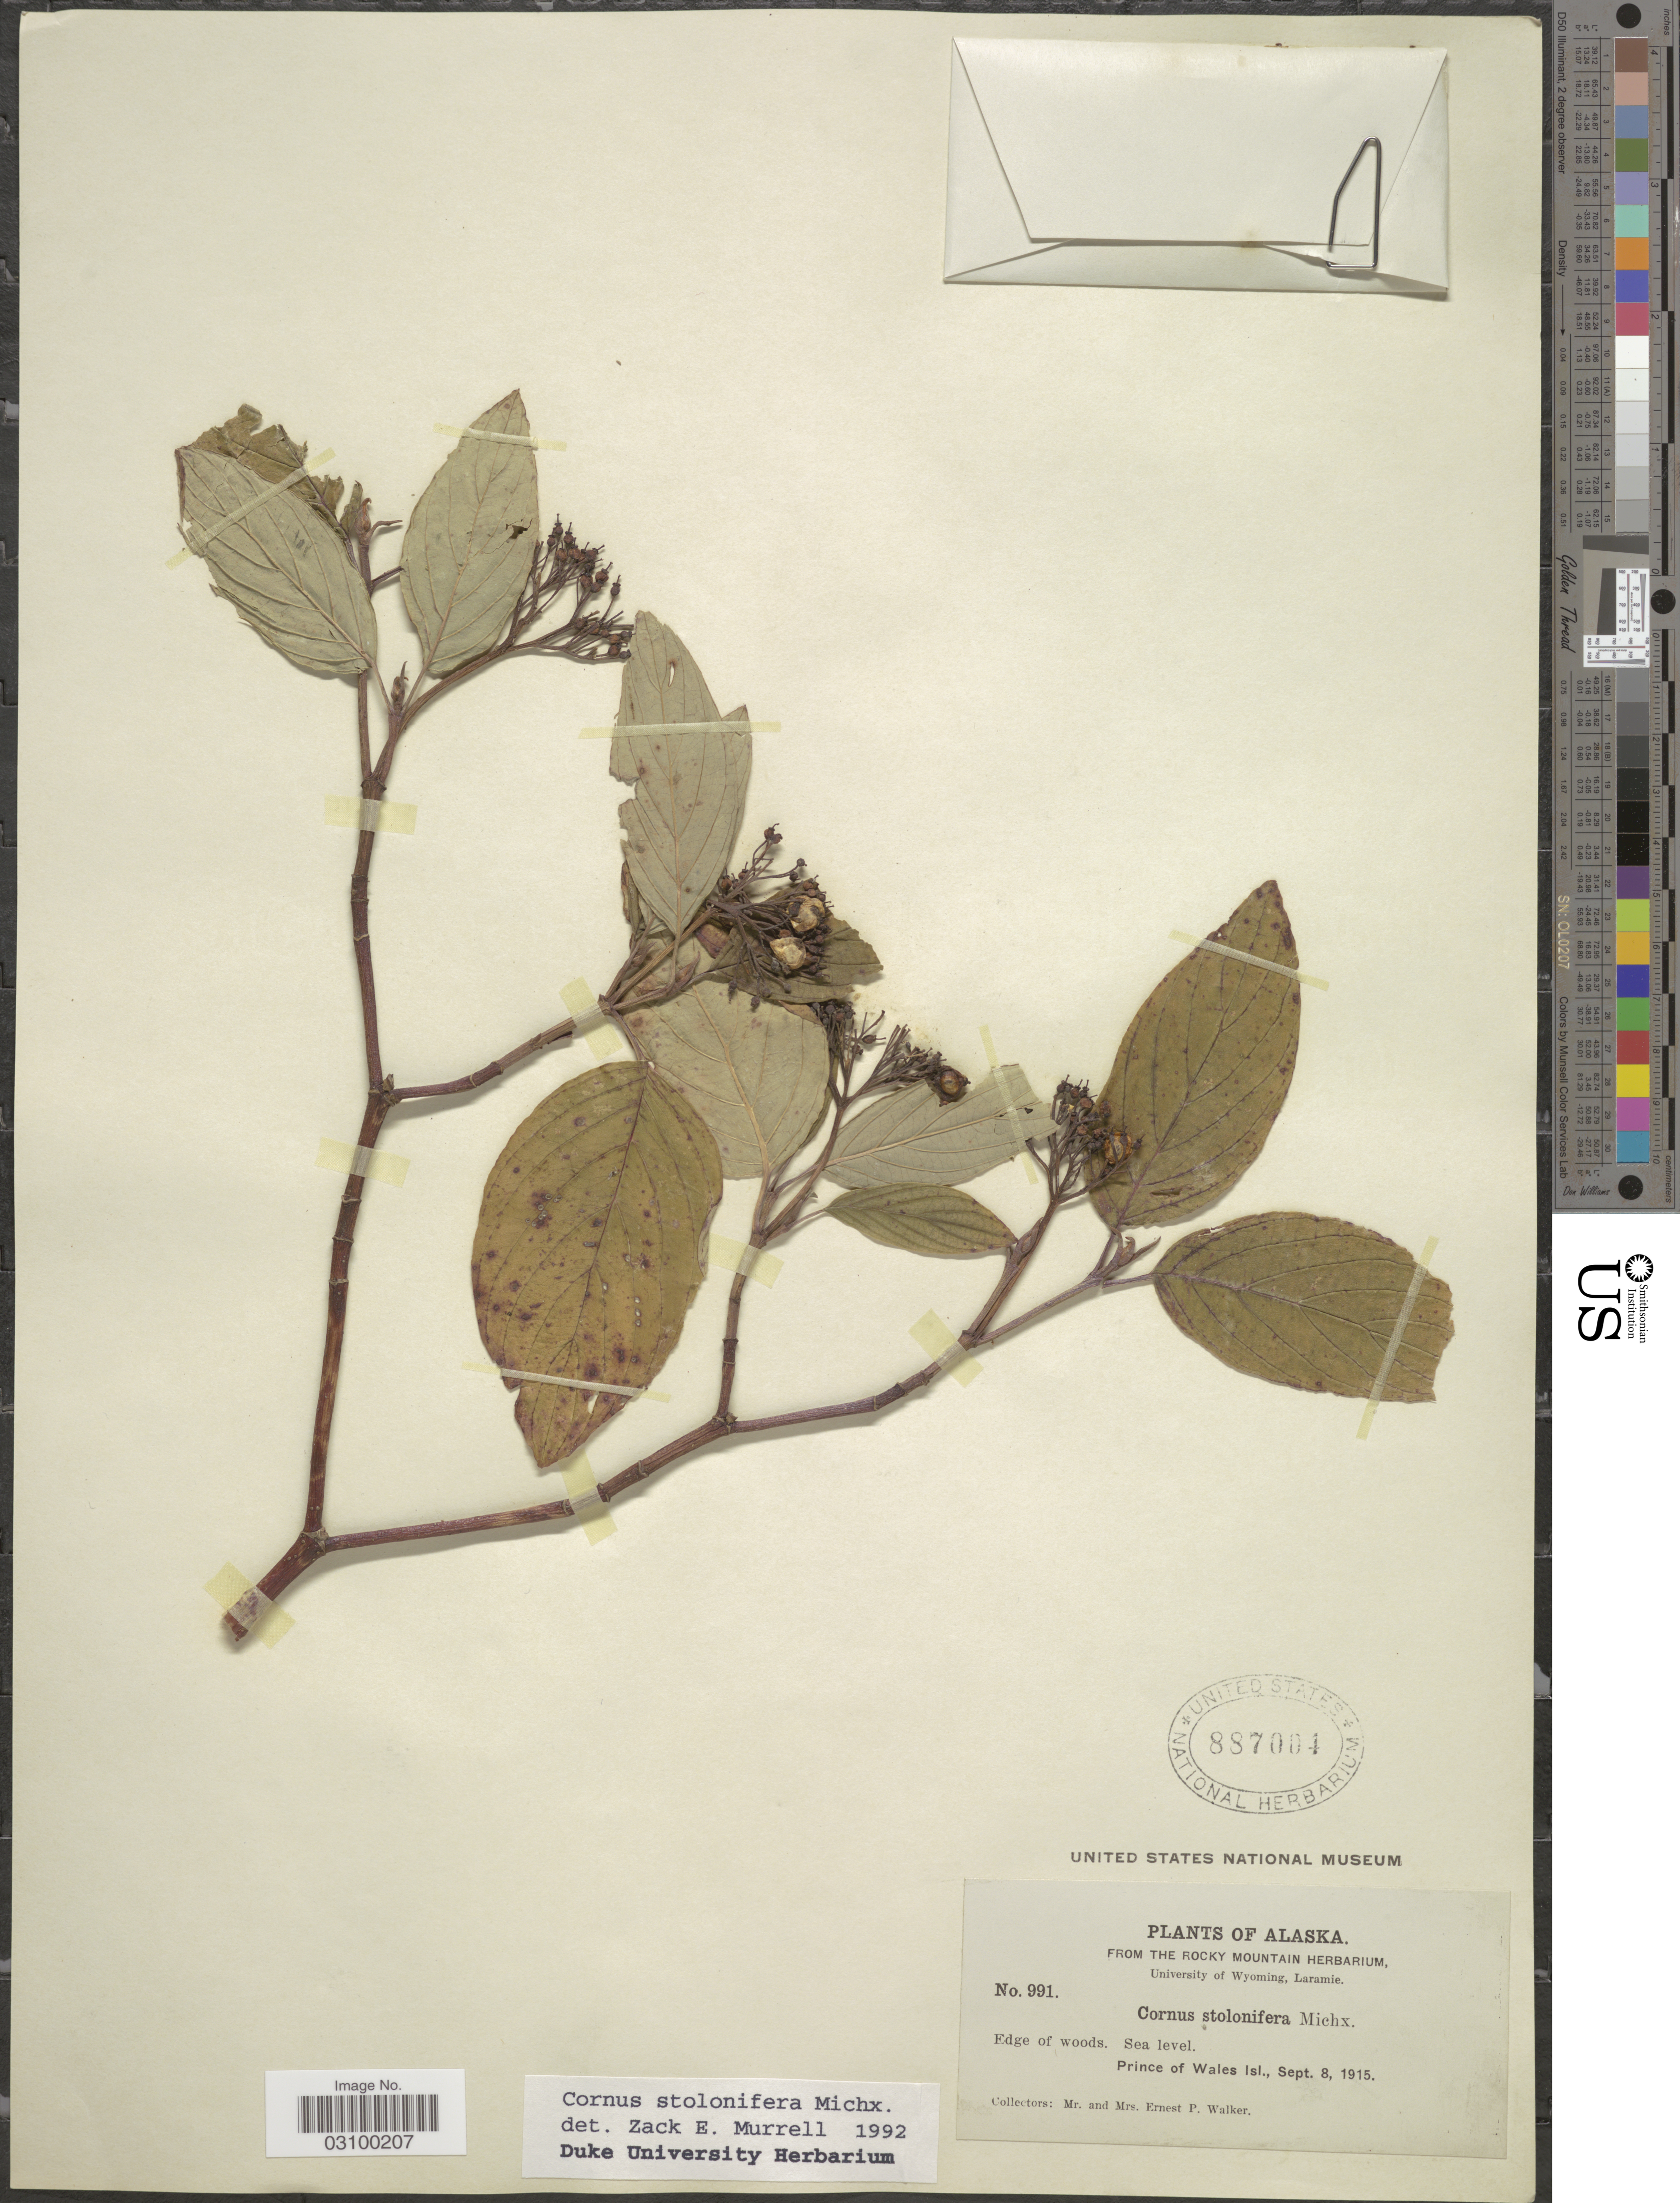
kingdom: Plantae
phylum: Tracheophyta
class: Magnoliopsida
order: Cornales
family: Cornaceae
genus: Cornus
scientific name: Cornus sericea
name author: L.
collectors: E. P. Walker & E. Walker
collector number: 991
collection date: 1915-09-08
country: United States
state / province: Alaska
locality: Prince of Wales Isl.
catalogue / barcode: US 887004